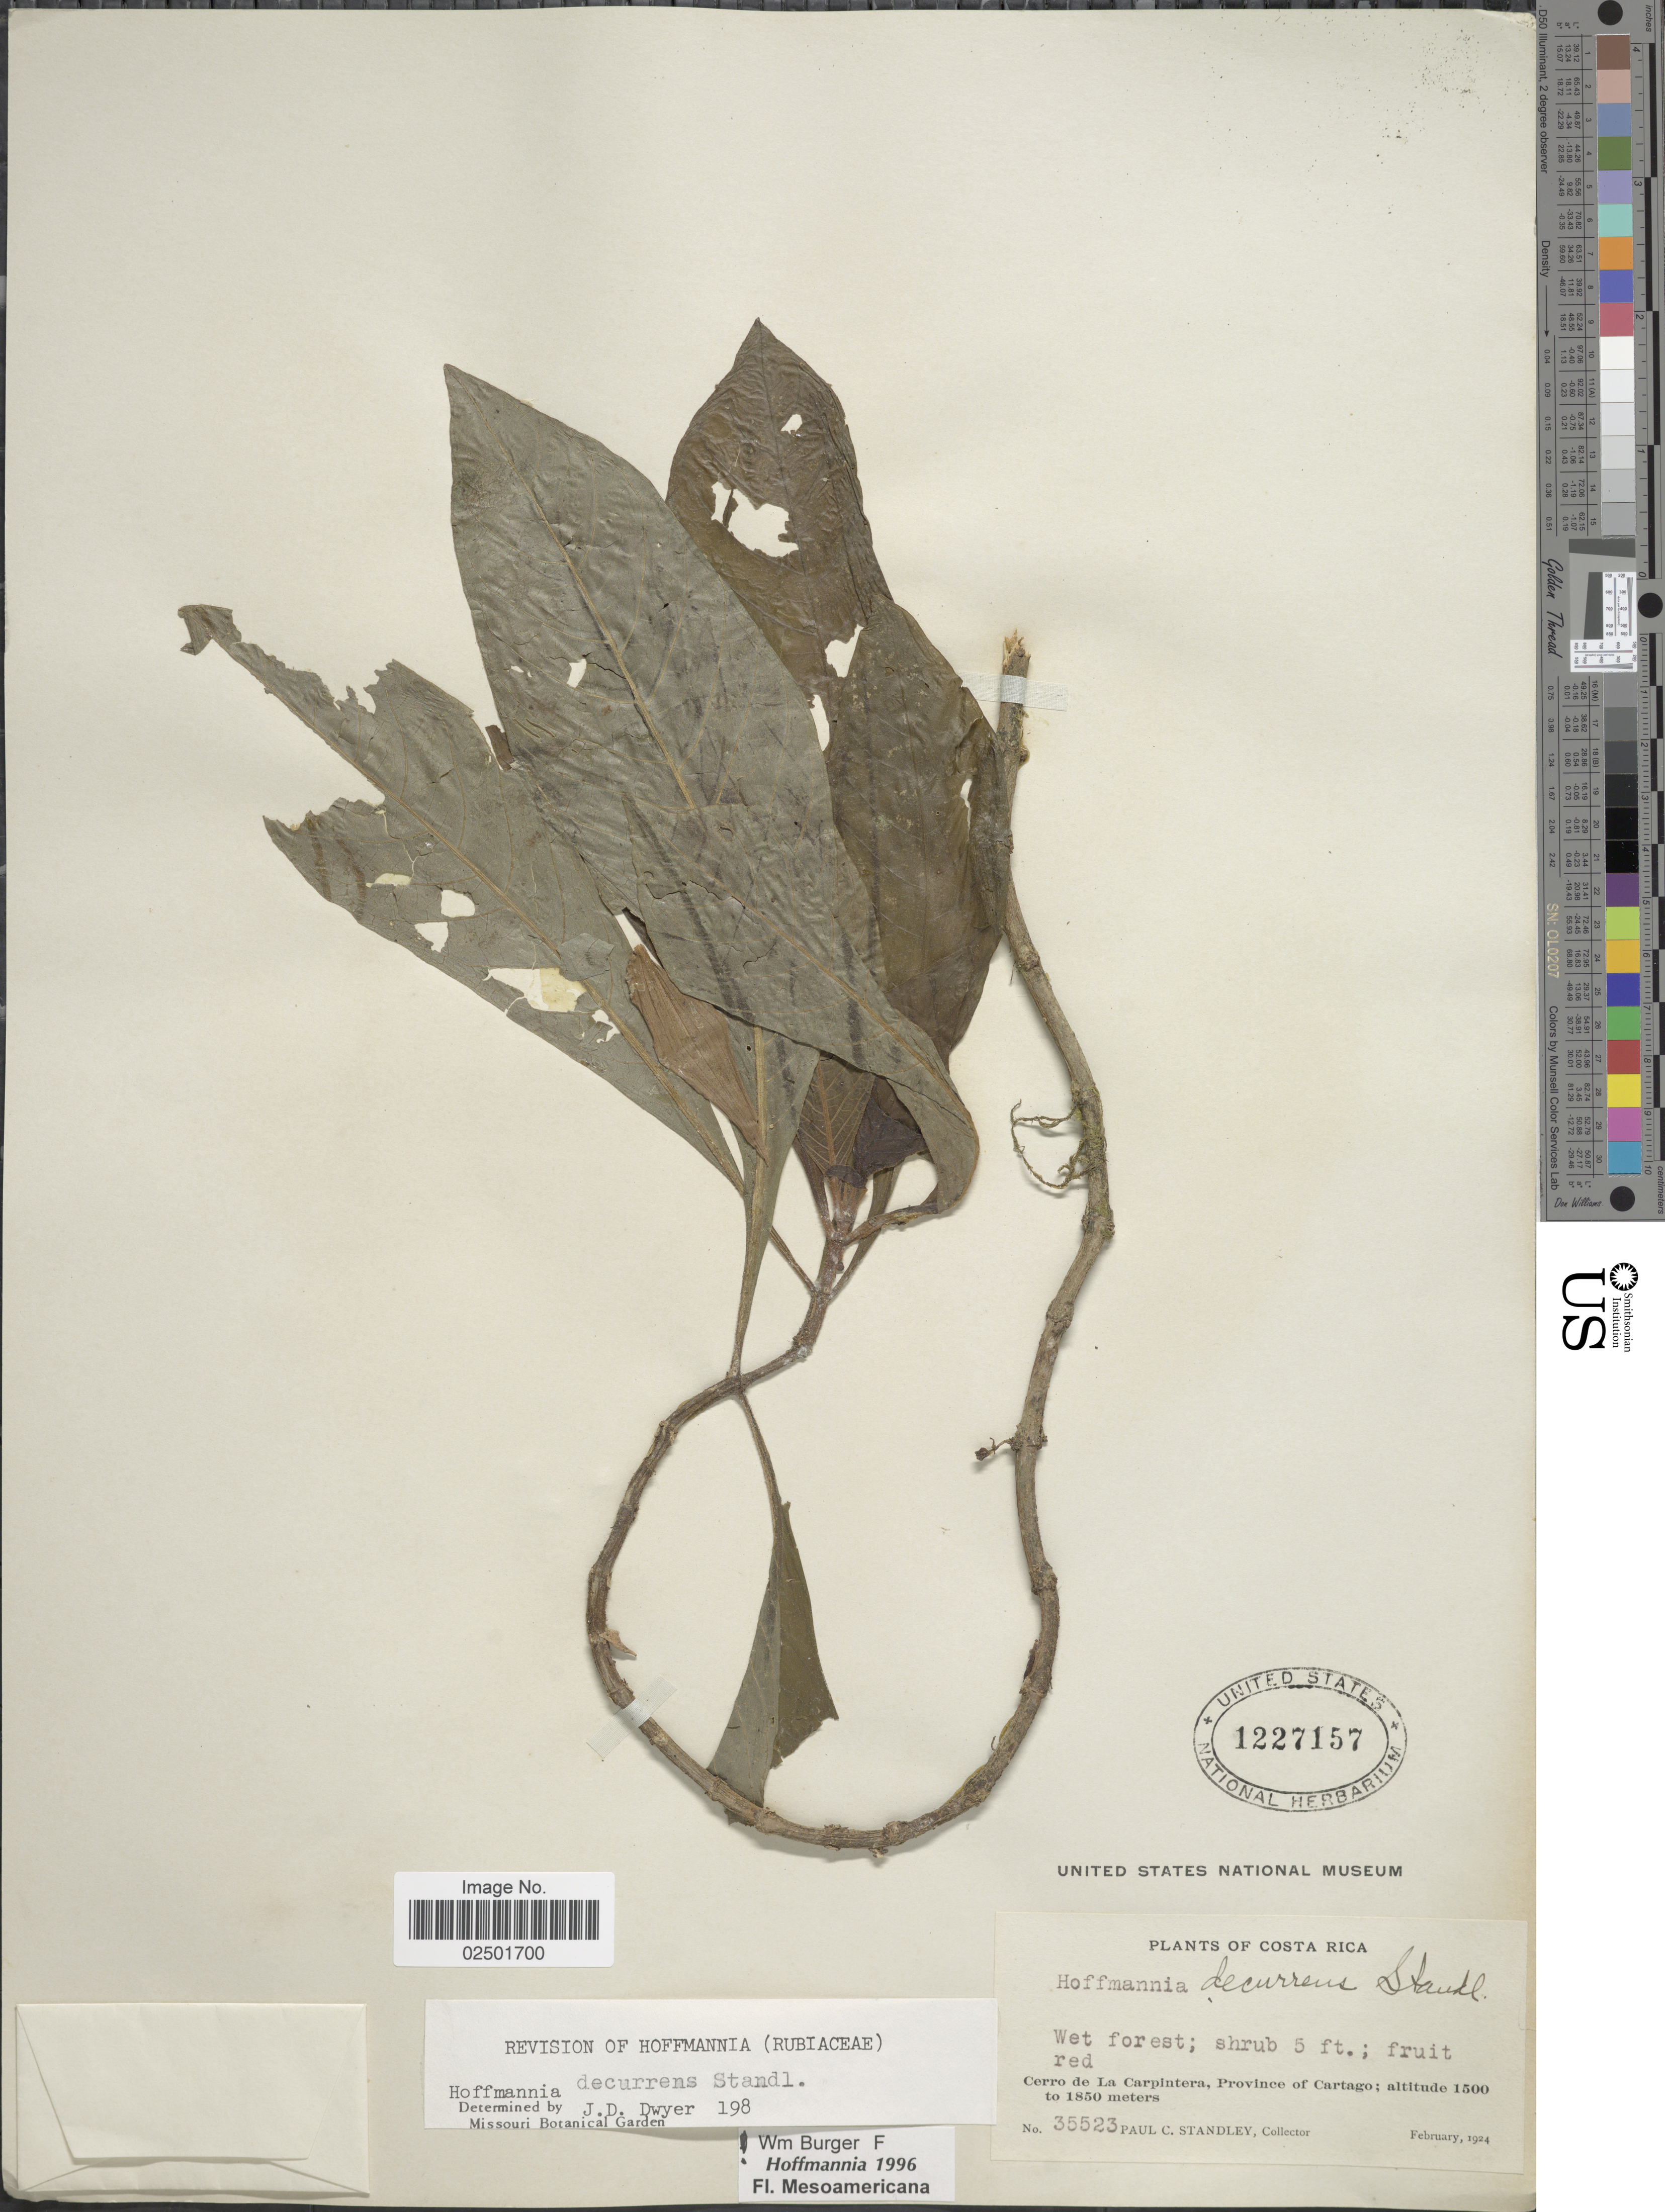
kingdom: Plantae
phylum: Tracheophyta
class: Magnoliopsida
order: Gentianales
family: Rubiaceae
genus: Hoffmannia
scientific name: Hoffmannia decurrens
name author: Standl.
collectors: P. C. Standley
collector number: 35523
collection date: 1924-02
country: Costa Rica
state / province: Cartago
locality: Cerro de La Carpintera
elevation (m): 1500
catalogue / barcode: US 1227157